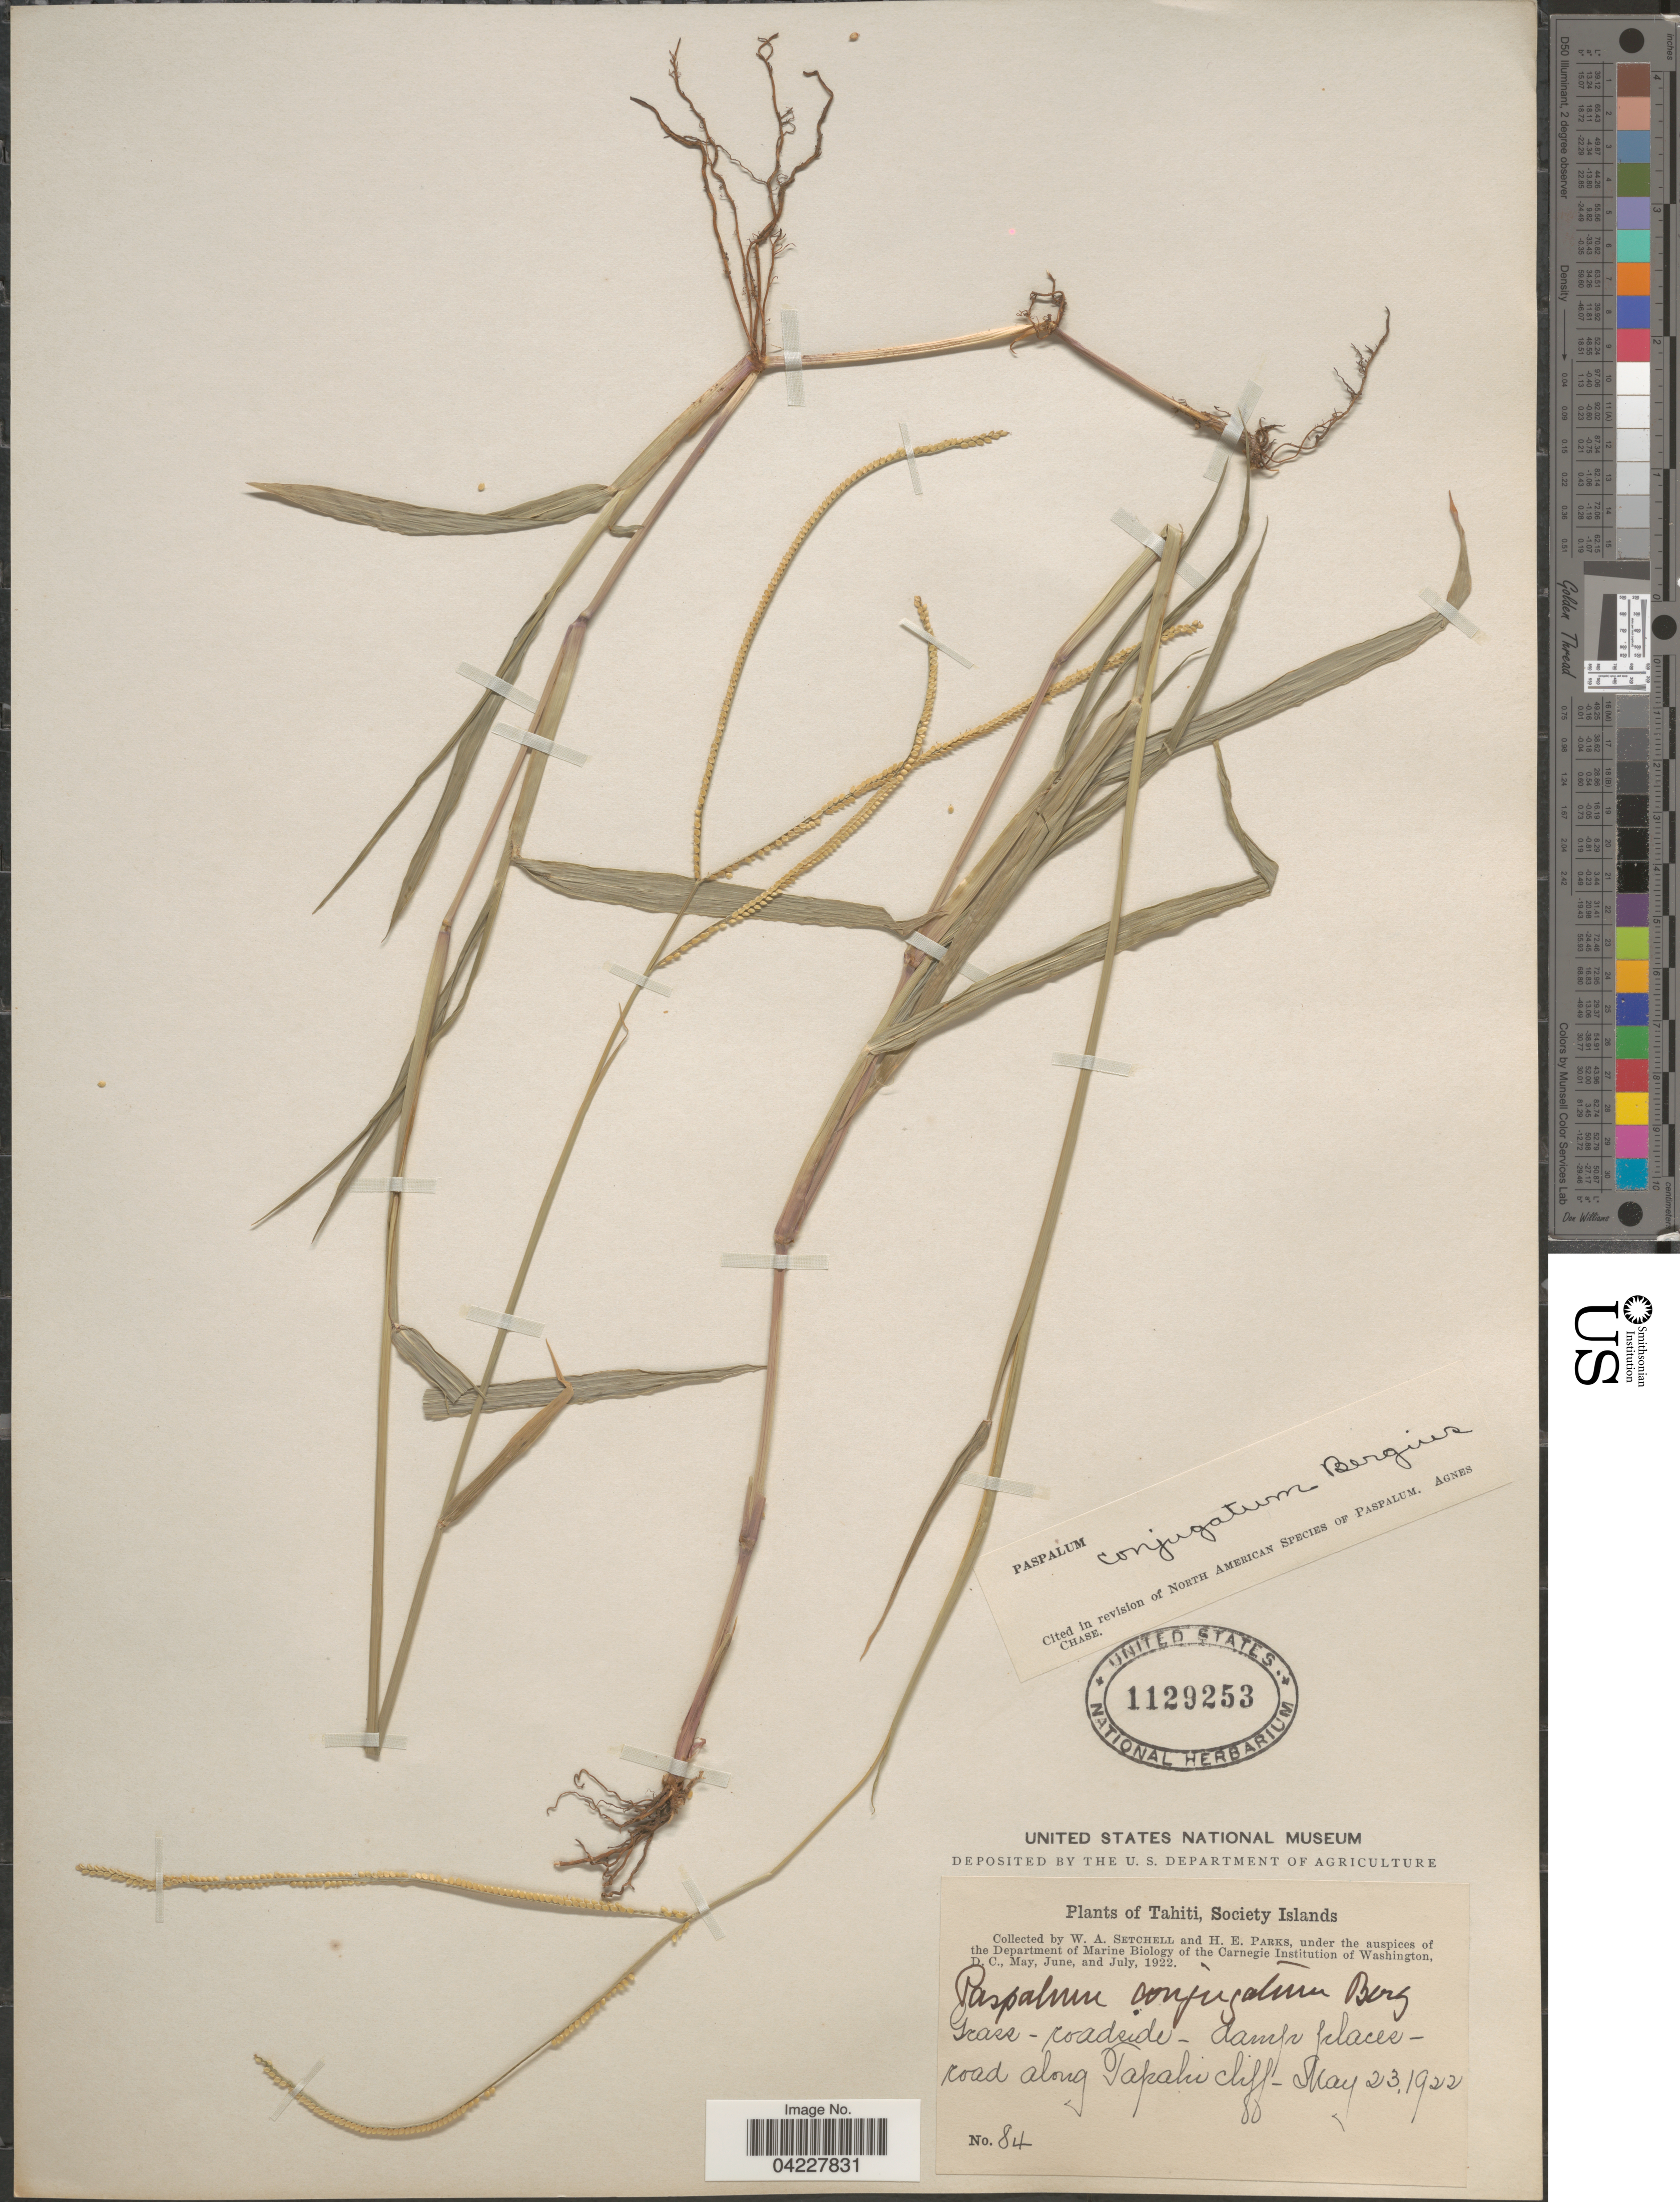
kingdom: Plantae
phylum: Tracheophyta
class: Liliopsida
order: Poales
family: Poaceae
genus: Paspalum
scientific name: Paspalum conjugatum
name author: P.J. Bergius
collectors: W. Setchell & H. E. Parks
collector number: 84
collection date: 1922-05-23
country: French Polynesia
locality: Tahiti, Society Islands. Road along Tapahi cliff.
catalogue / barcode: US 1129253